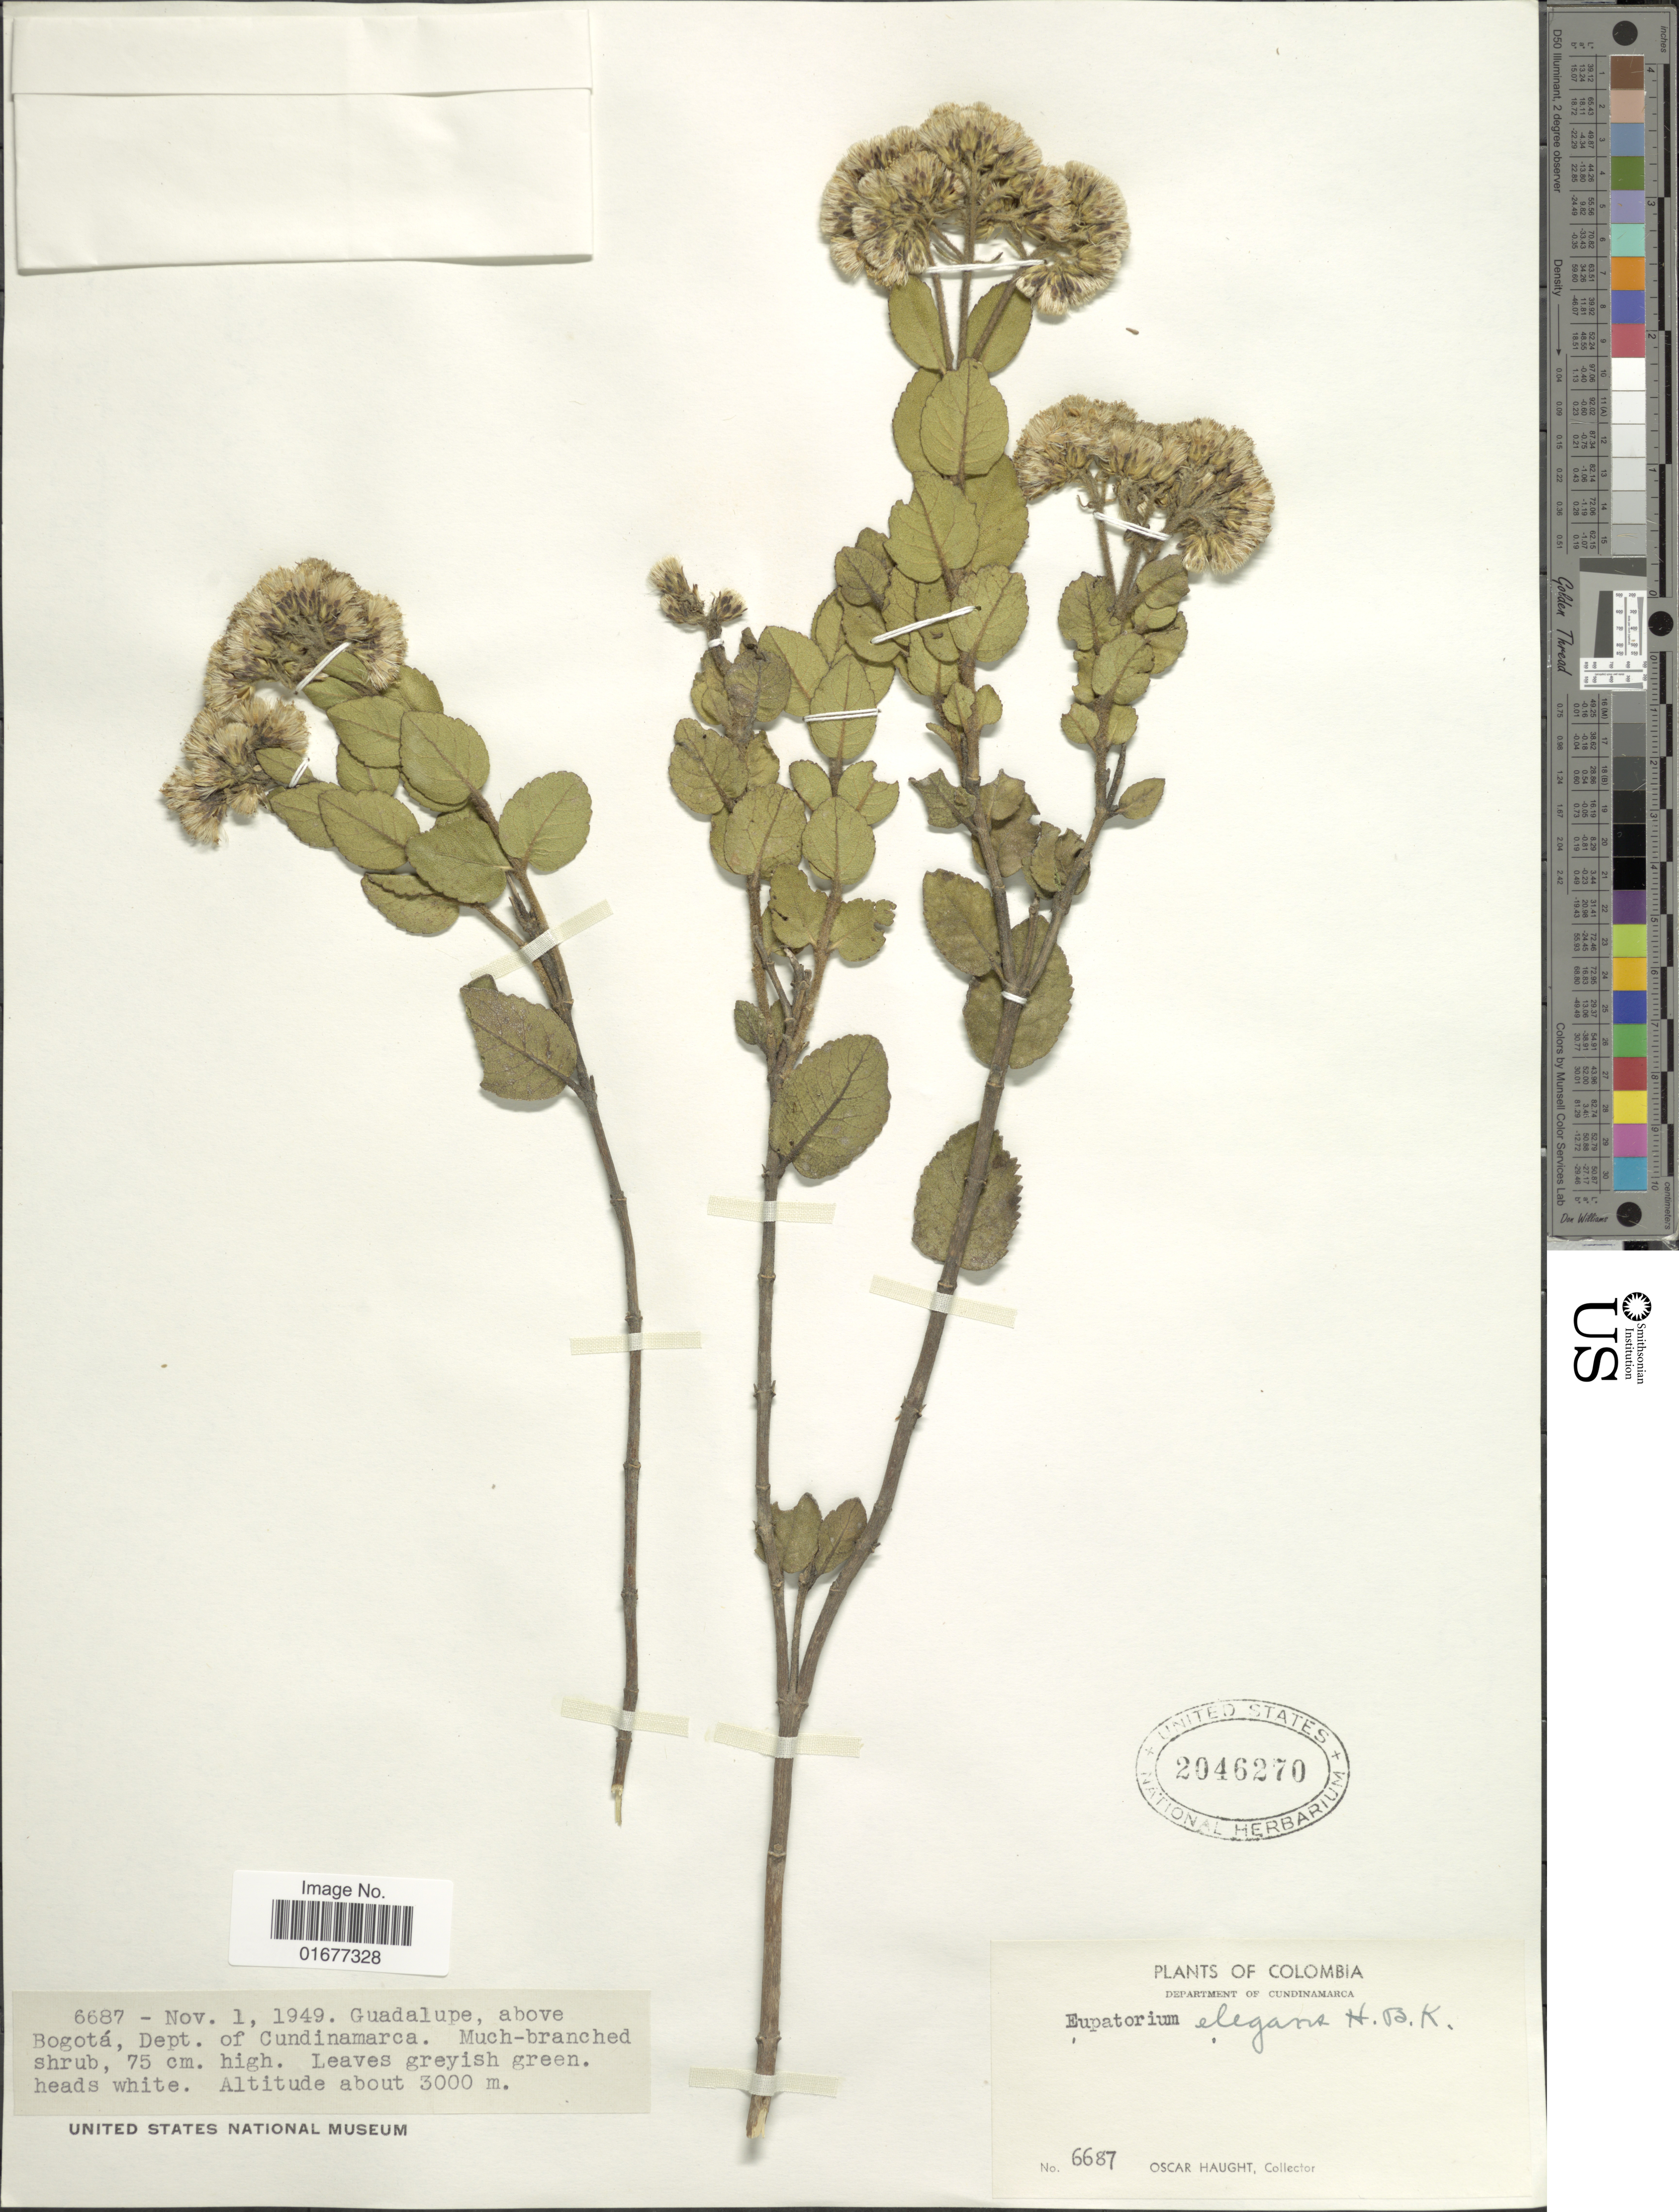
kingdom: Plantae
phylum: Tracheophyta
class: Magnoliopsida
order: Asterales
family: Asteraceae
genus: Ageratina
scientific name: Ageratina elegans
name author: (Kunth) R.M. King & H. Rob.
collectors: O. L. Haught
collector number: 6687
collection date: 1949-11-01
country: Colombia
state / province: Cundinamarca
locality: Guadalupe, above Bogota, Dept. of Cundinamarca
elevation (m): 3000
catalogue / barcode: US 2046270